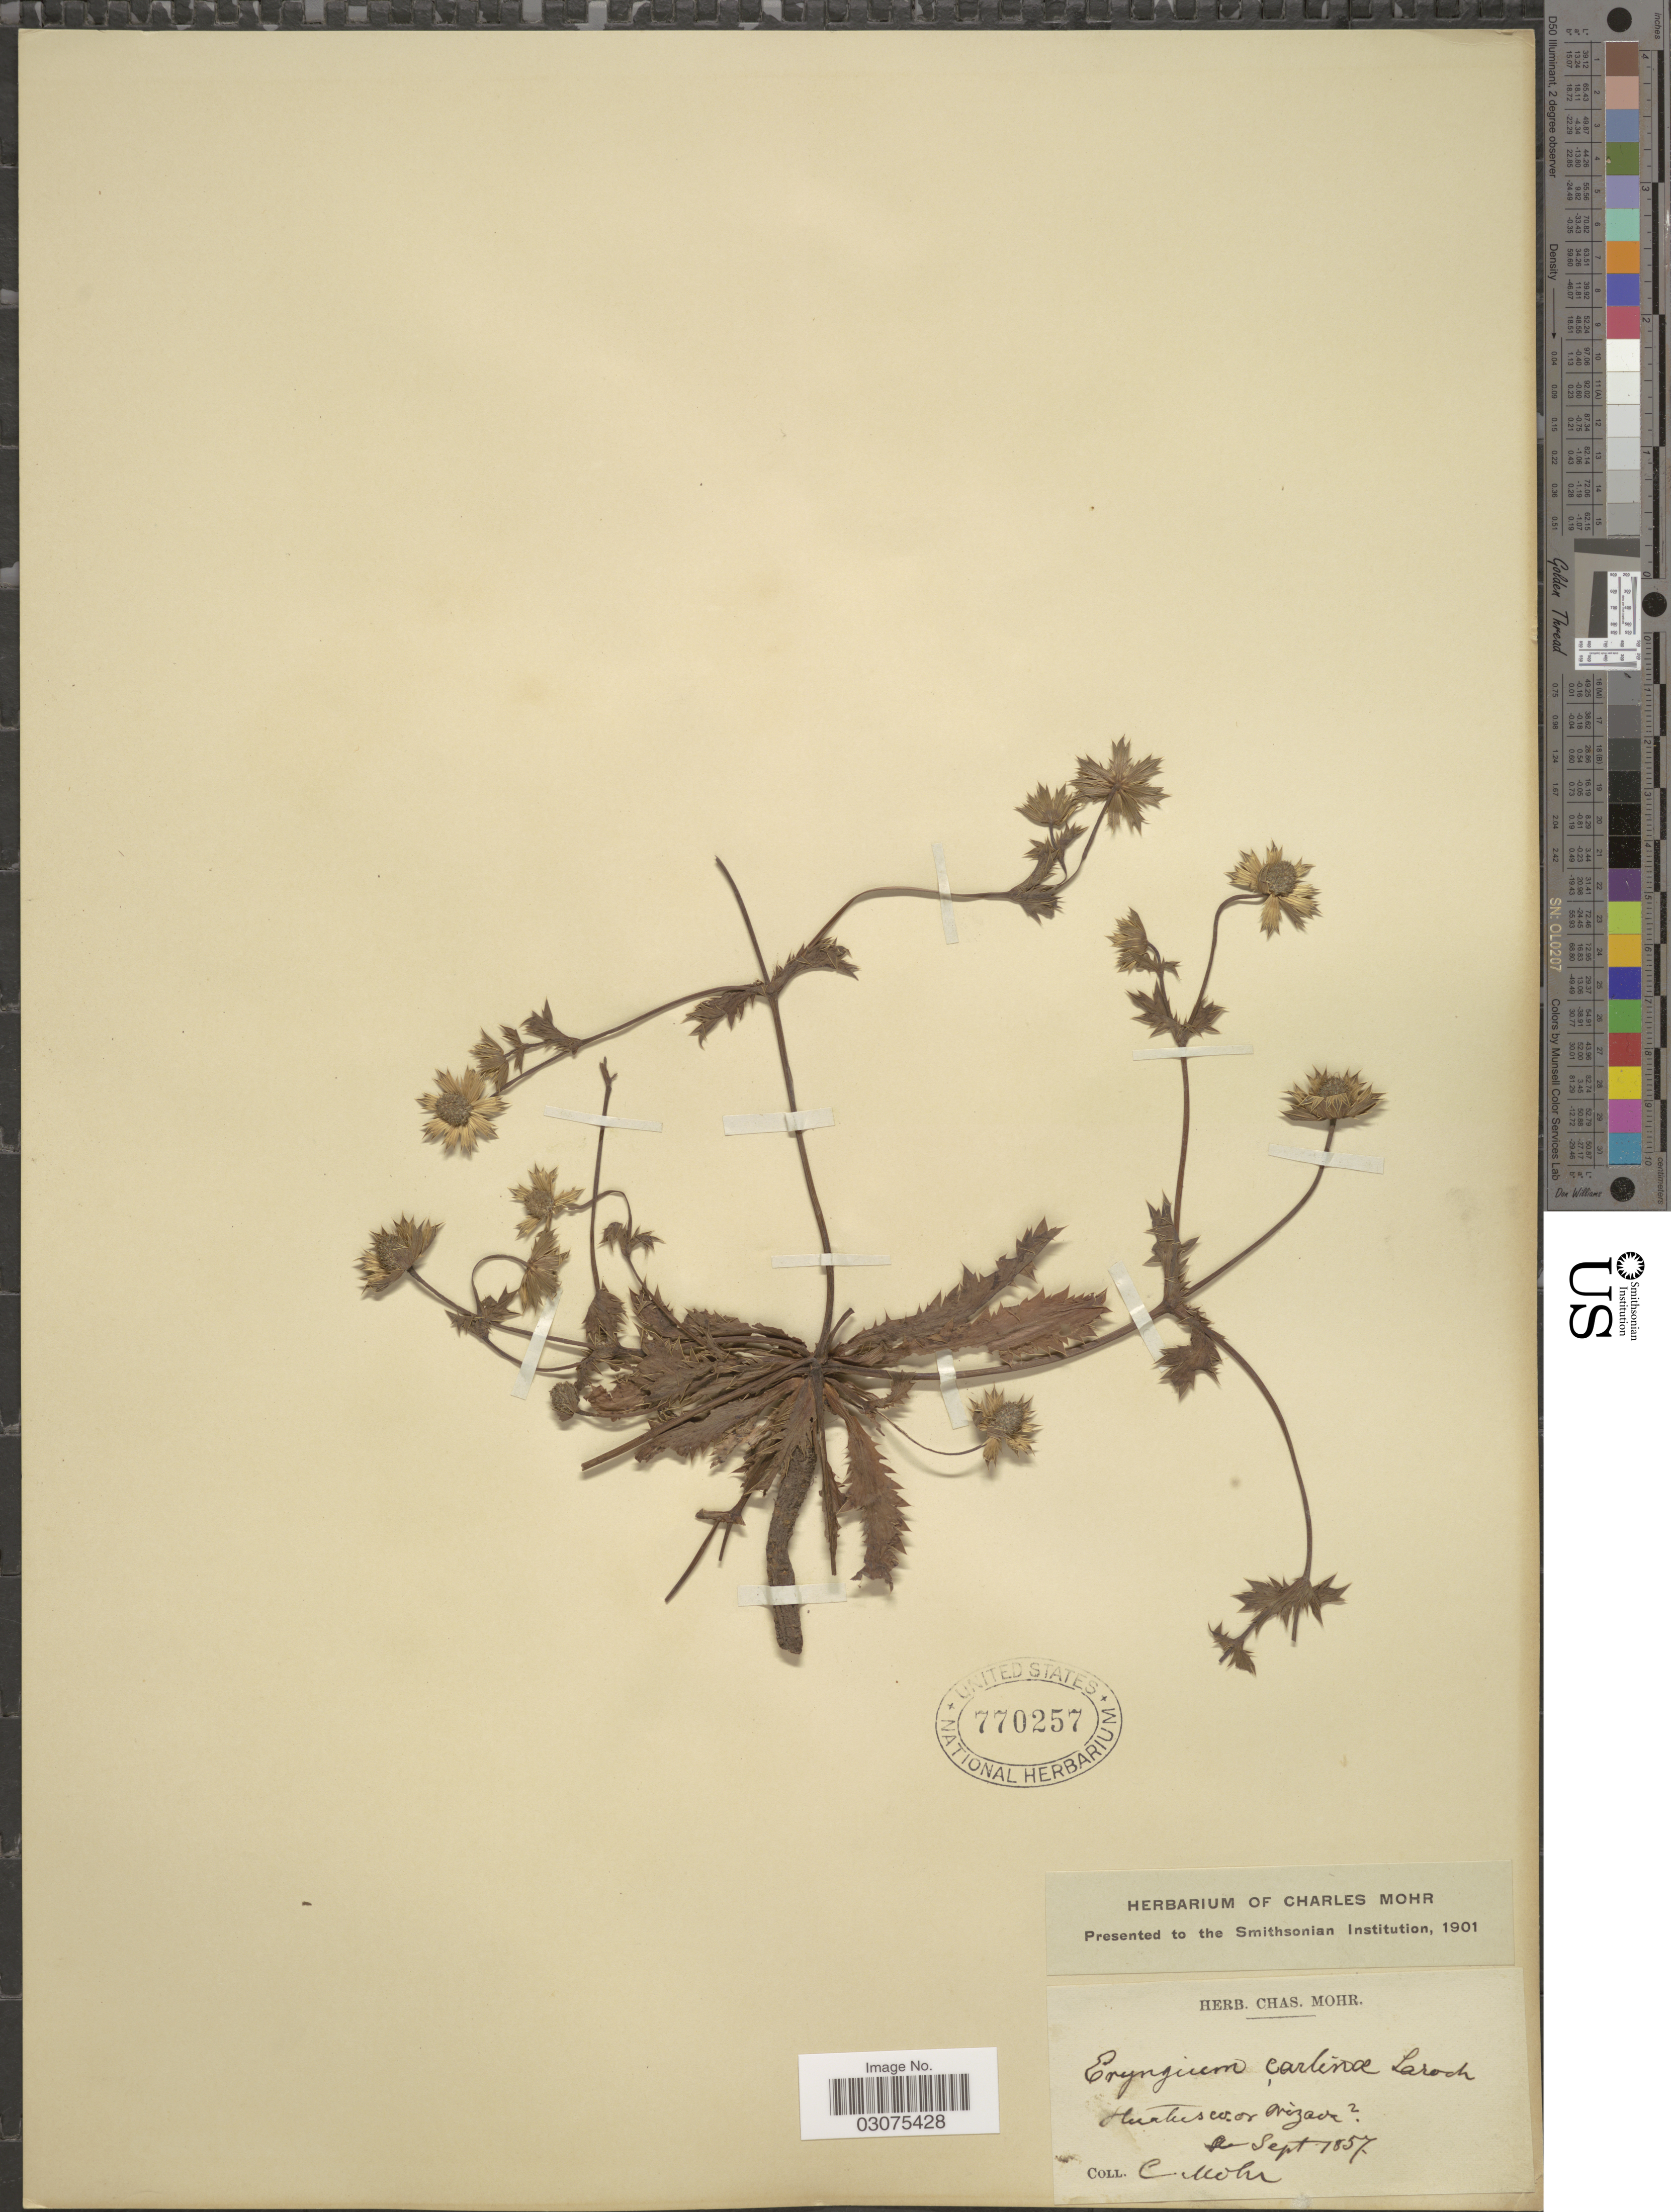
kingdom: Plantae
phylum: Tracheophyta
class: Magnoliopsida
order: Apiales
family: Apiaceae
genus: Eryngium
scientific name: Eryngium carlinae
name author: F. Delaroche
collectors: C. T. Mohr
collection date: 1857-09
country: Mexico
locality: Huatusco. or Orizaba.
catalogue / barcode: US 770257